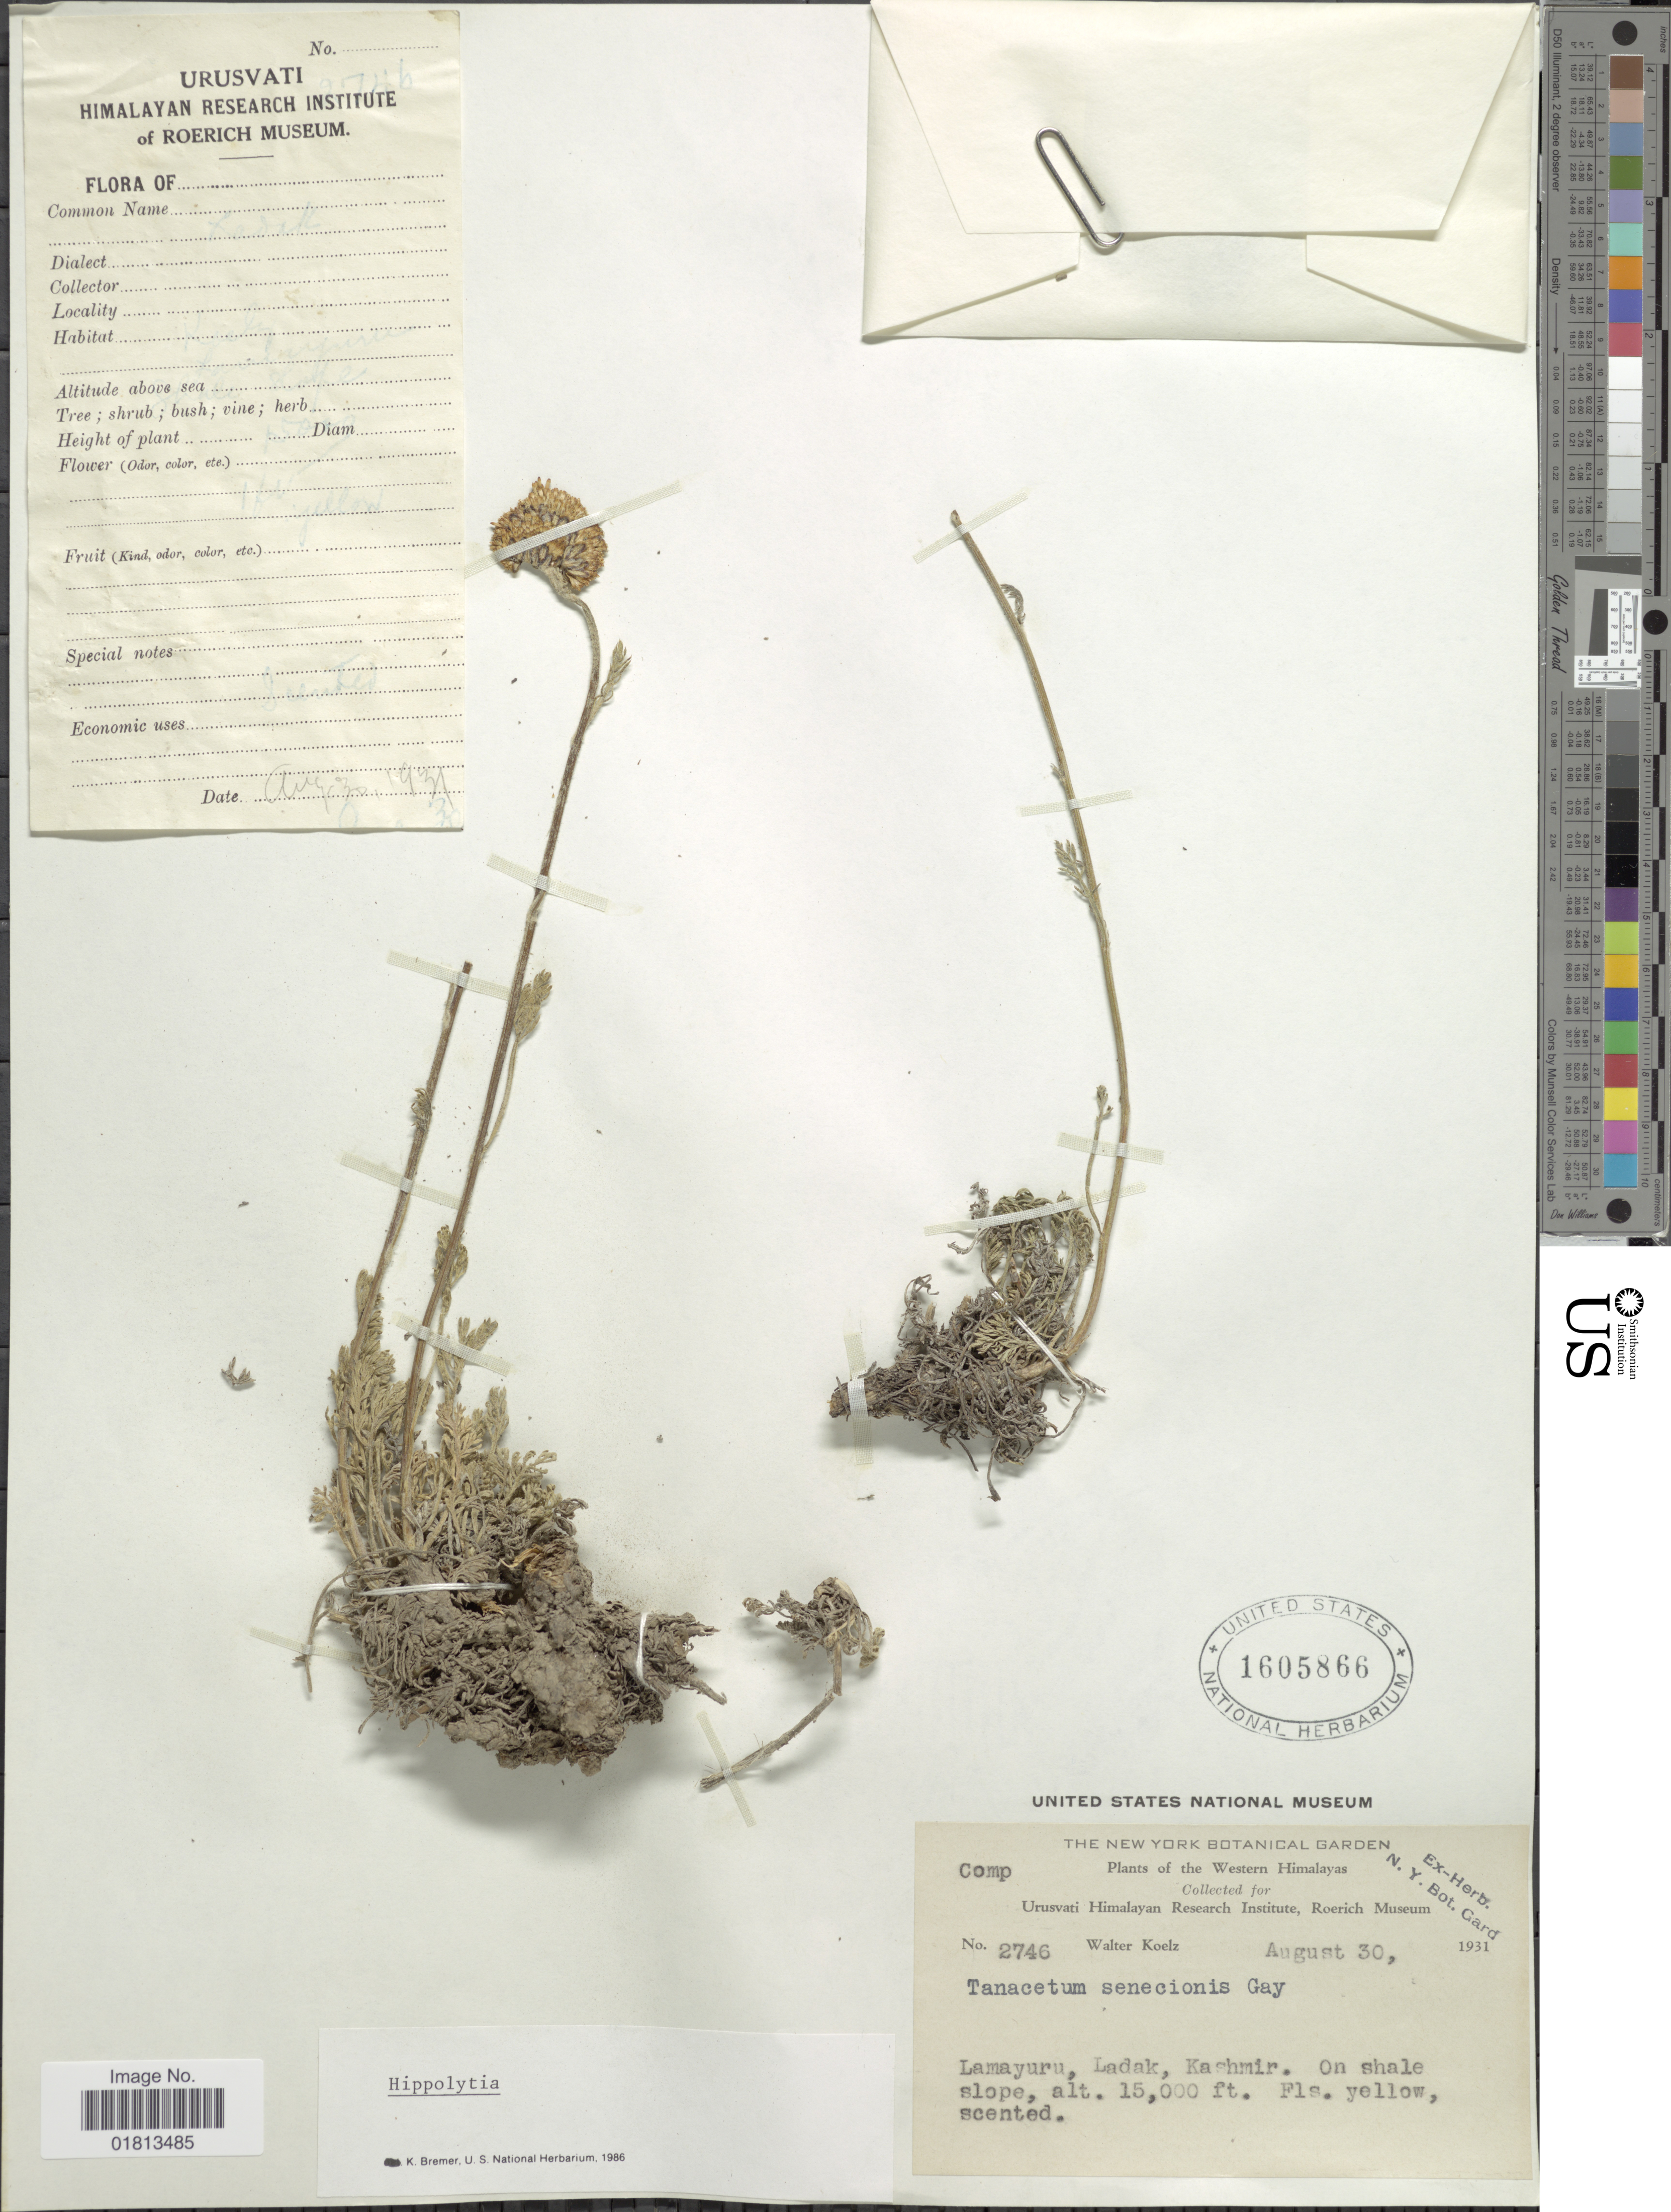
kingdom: Plantae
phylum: Tracheophyta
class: Magnoliopsida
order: Asterales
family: Asteraceae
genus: Hippolytia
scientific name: Hippolytia senecionis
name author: (Jacquem. ex Besser) Poljakov ex Tzvelev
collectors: W. N. Koelz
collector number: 2746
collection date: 1931-08-30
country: India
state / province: Ladakh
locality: Western Himalayas, Lamayuru, Ladak, Kashmir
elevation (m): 4572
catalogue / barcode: US 1605866